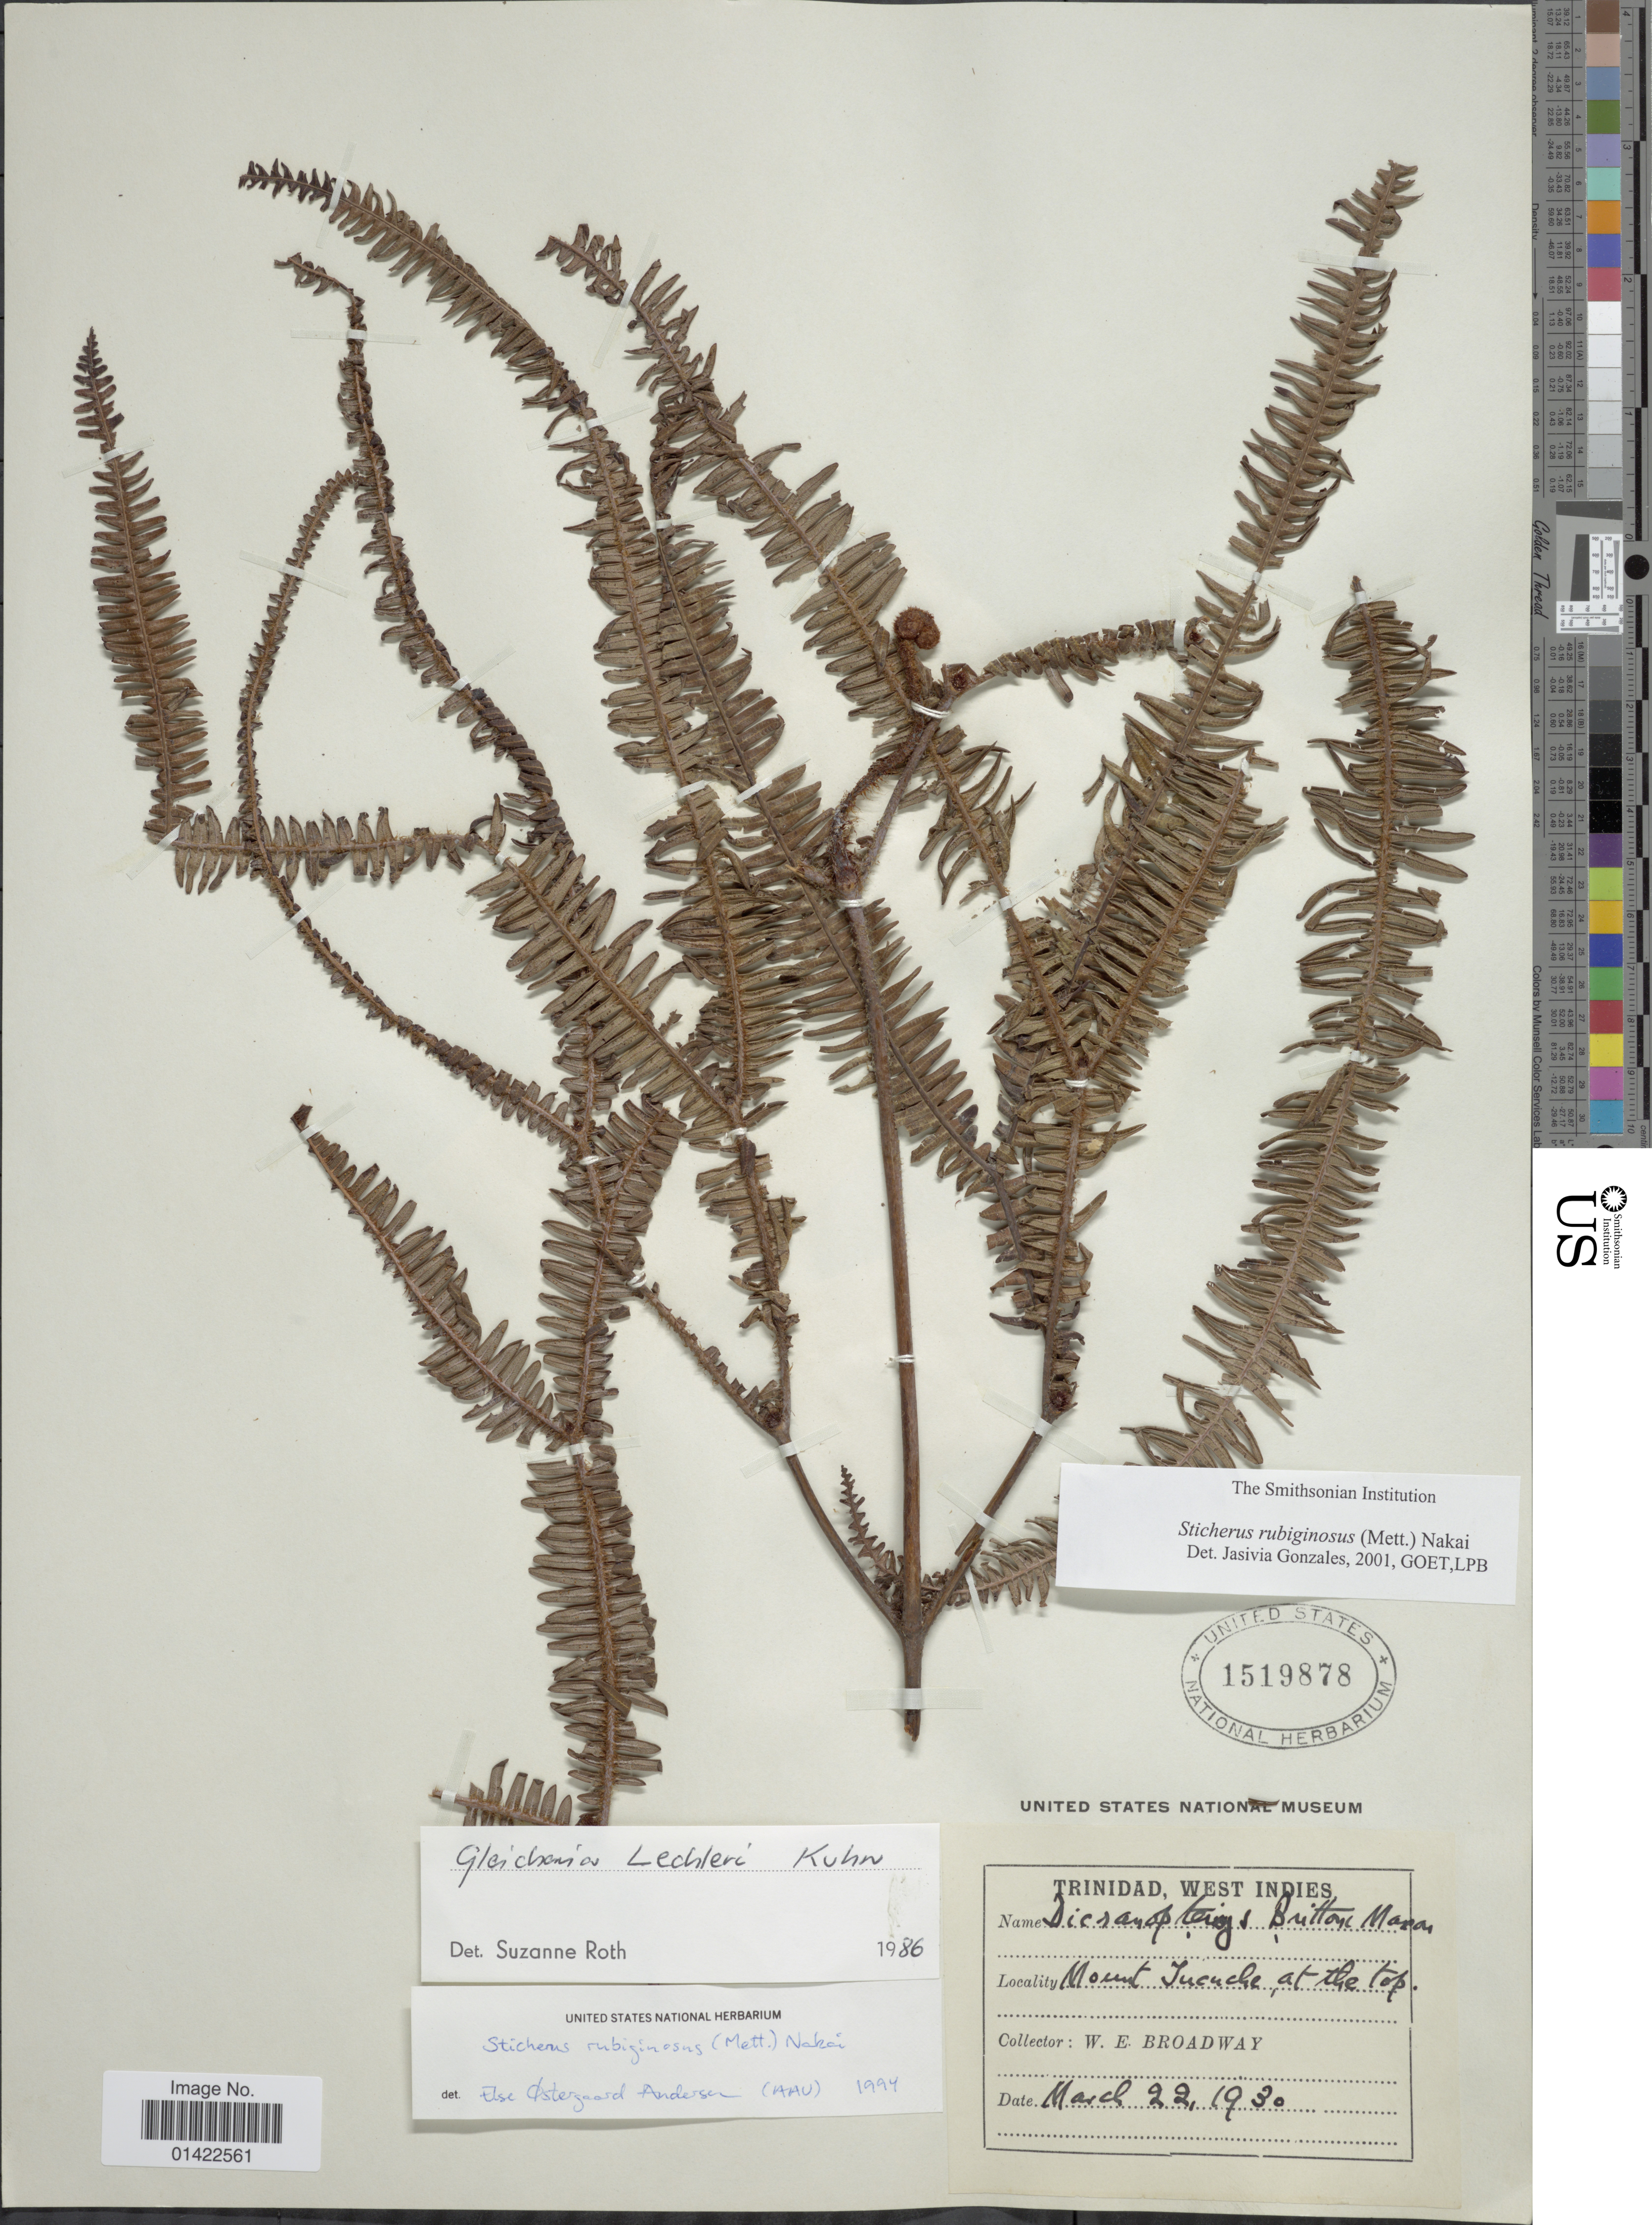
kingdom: Plantae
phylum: Tracheophyta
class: Polypodiopsida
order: Gleicheniales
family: Gleicheniaceae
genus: Sticherus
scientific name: Sticherus rubiginosus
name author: (Mett.) Nakai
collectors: W. E. Broadway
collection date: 1930-03-22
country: Trinidad and Tobago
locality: Trinidad, Mount Jucuche at the top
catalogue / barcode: US 1519878